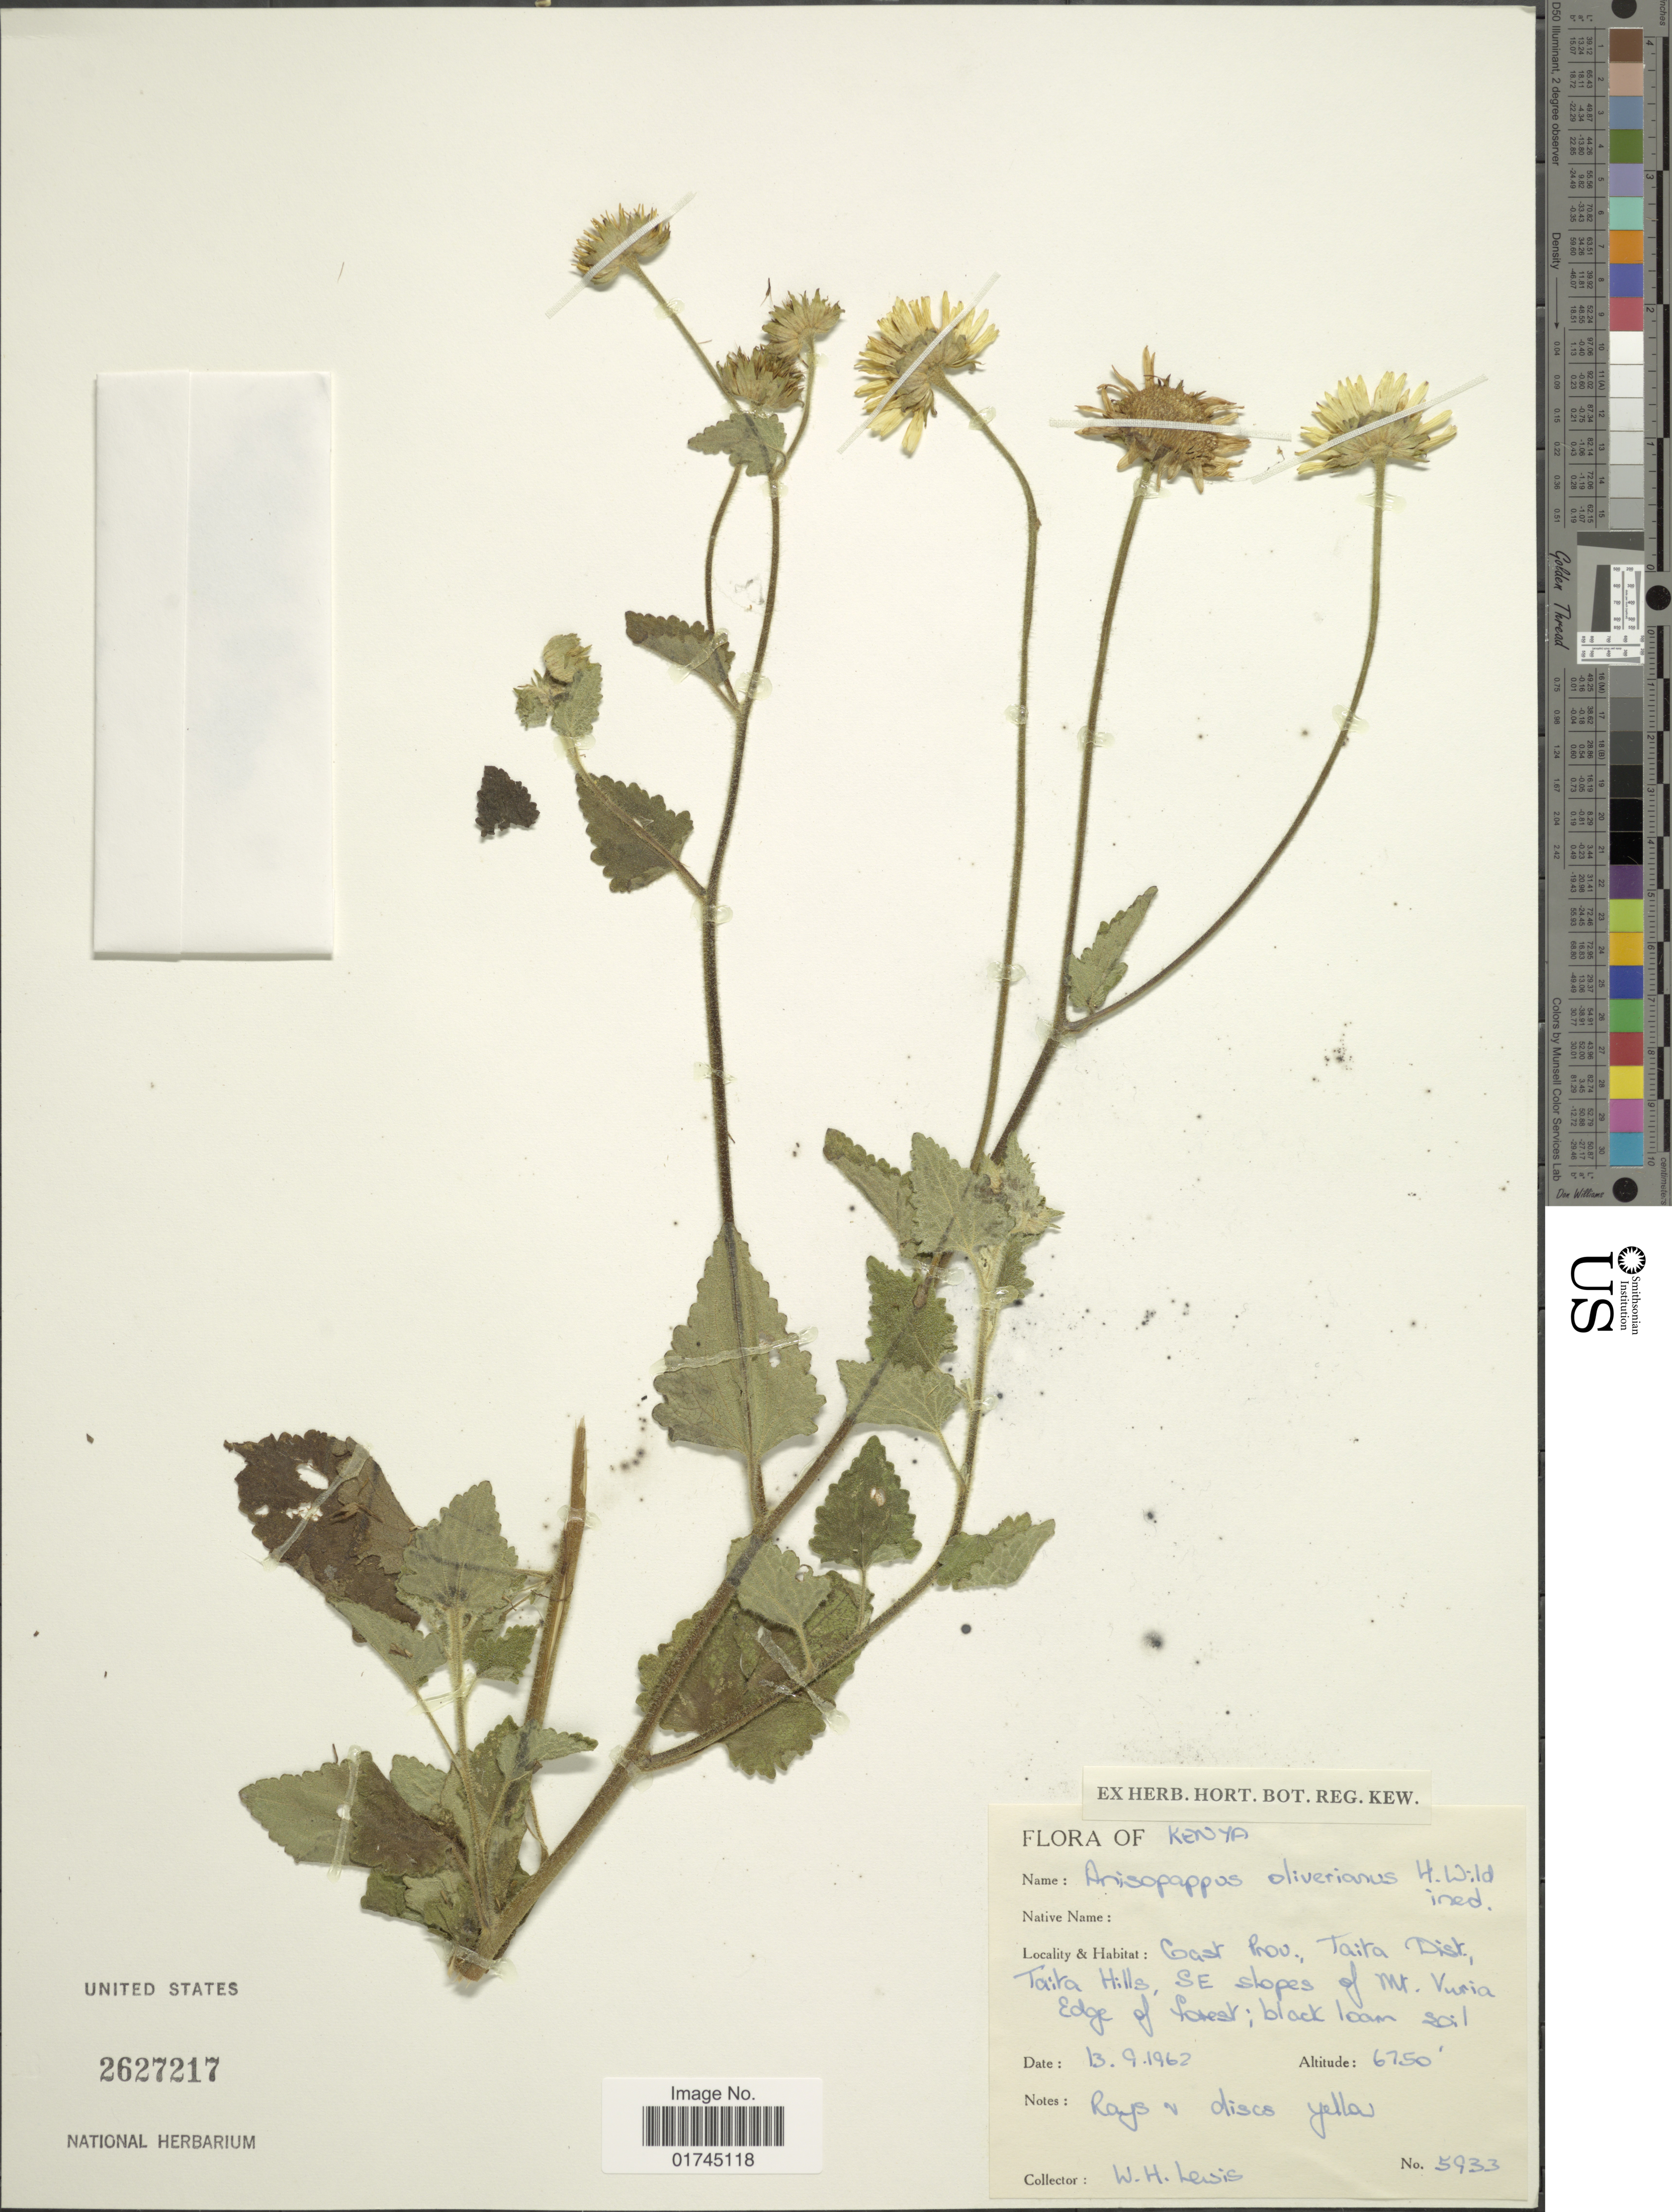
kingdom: Plantae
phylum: Tracheophyta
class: Magnoliopsida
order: Asterales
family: Asteraceae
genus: Anisopappus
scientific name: Anisopappus oliverianus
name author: (Oliv.) Wild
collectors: W. H. Lewis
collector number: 5933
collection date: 1962-09-13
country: Kenya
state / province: Taita Taveta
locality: Cast Prov., Taita Hills, SE slopes of Mt. Vuria, edge of forest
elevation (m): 2057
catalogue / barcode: US 2627217